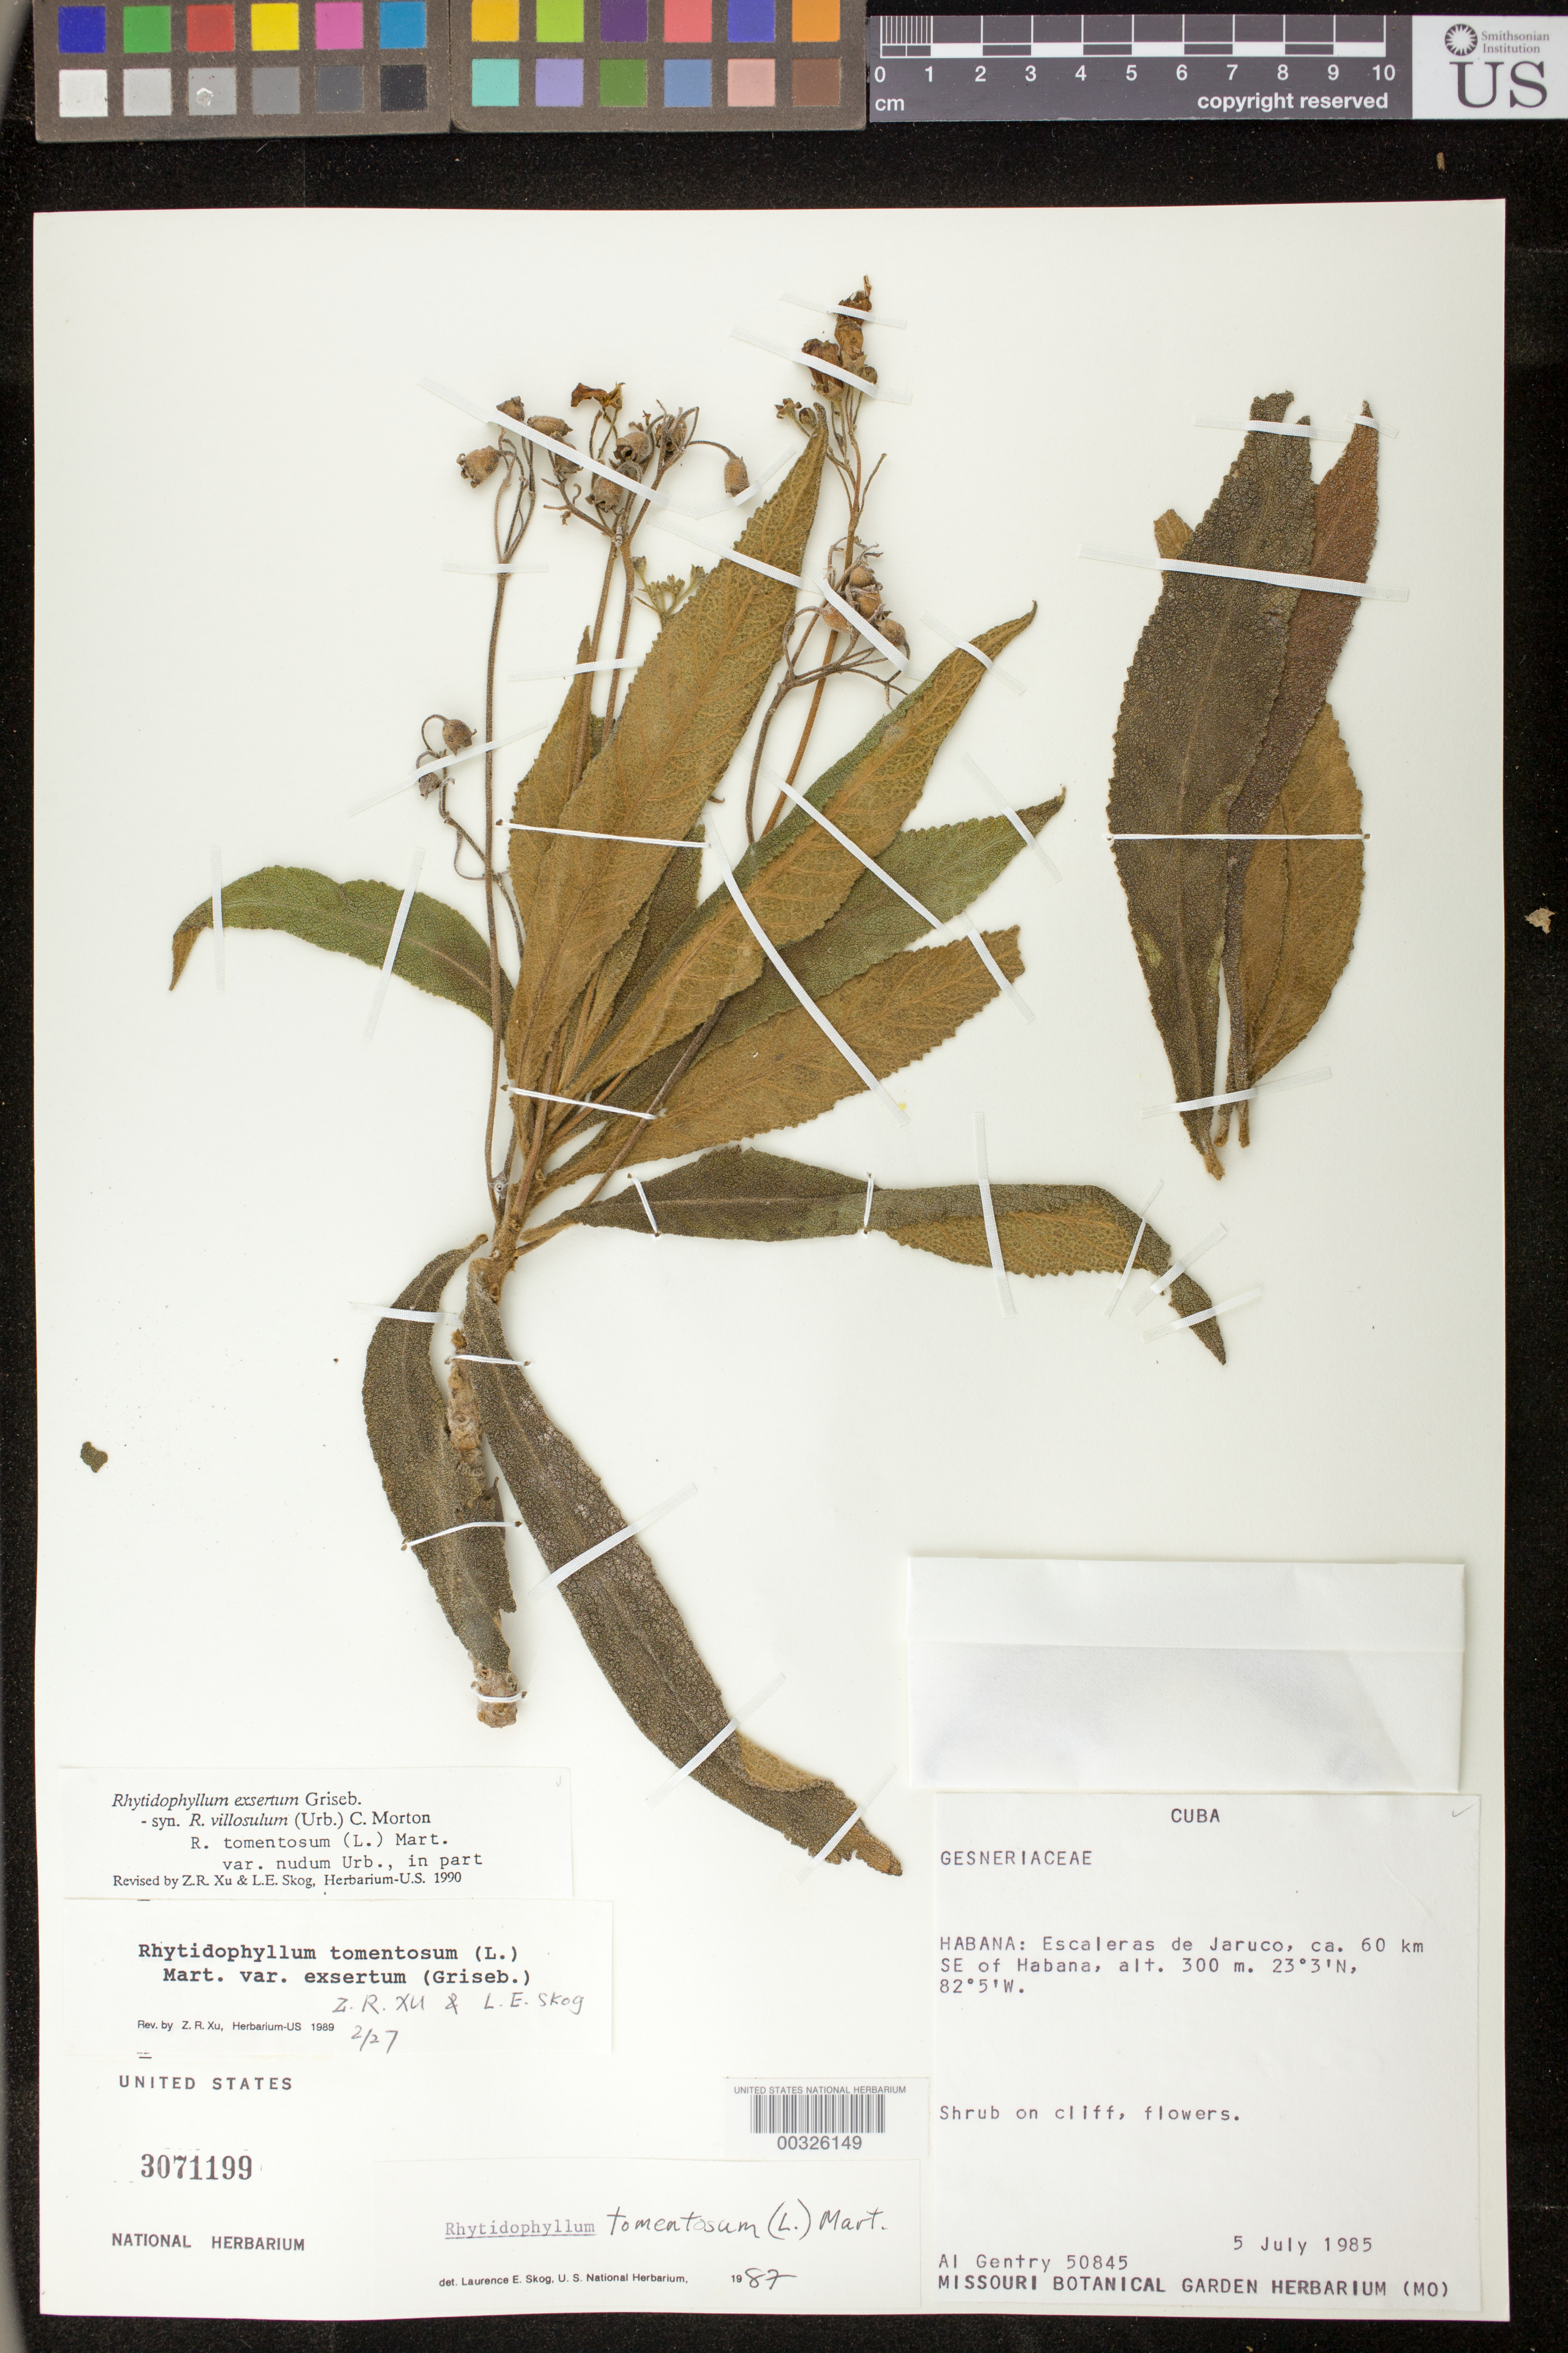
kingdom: Plantae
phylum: Tracheophyta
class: Magnoliopsida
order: Lamiales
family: Gesneriaceae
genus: Rhytidophyllum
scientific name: Rhytidophyllum exsertum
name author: Griseb.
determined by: Skog, Laurence E.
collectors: A. H. Gentry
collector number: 50845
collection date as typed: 05 Jul 1985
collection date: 1985-07-05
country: Cuba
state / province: La Habana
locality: Escaleras de Jaruco, ca. 60 km SE of Habana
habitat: On cliff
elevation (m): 300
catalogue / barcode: US 3071199